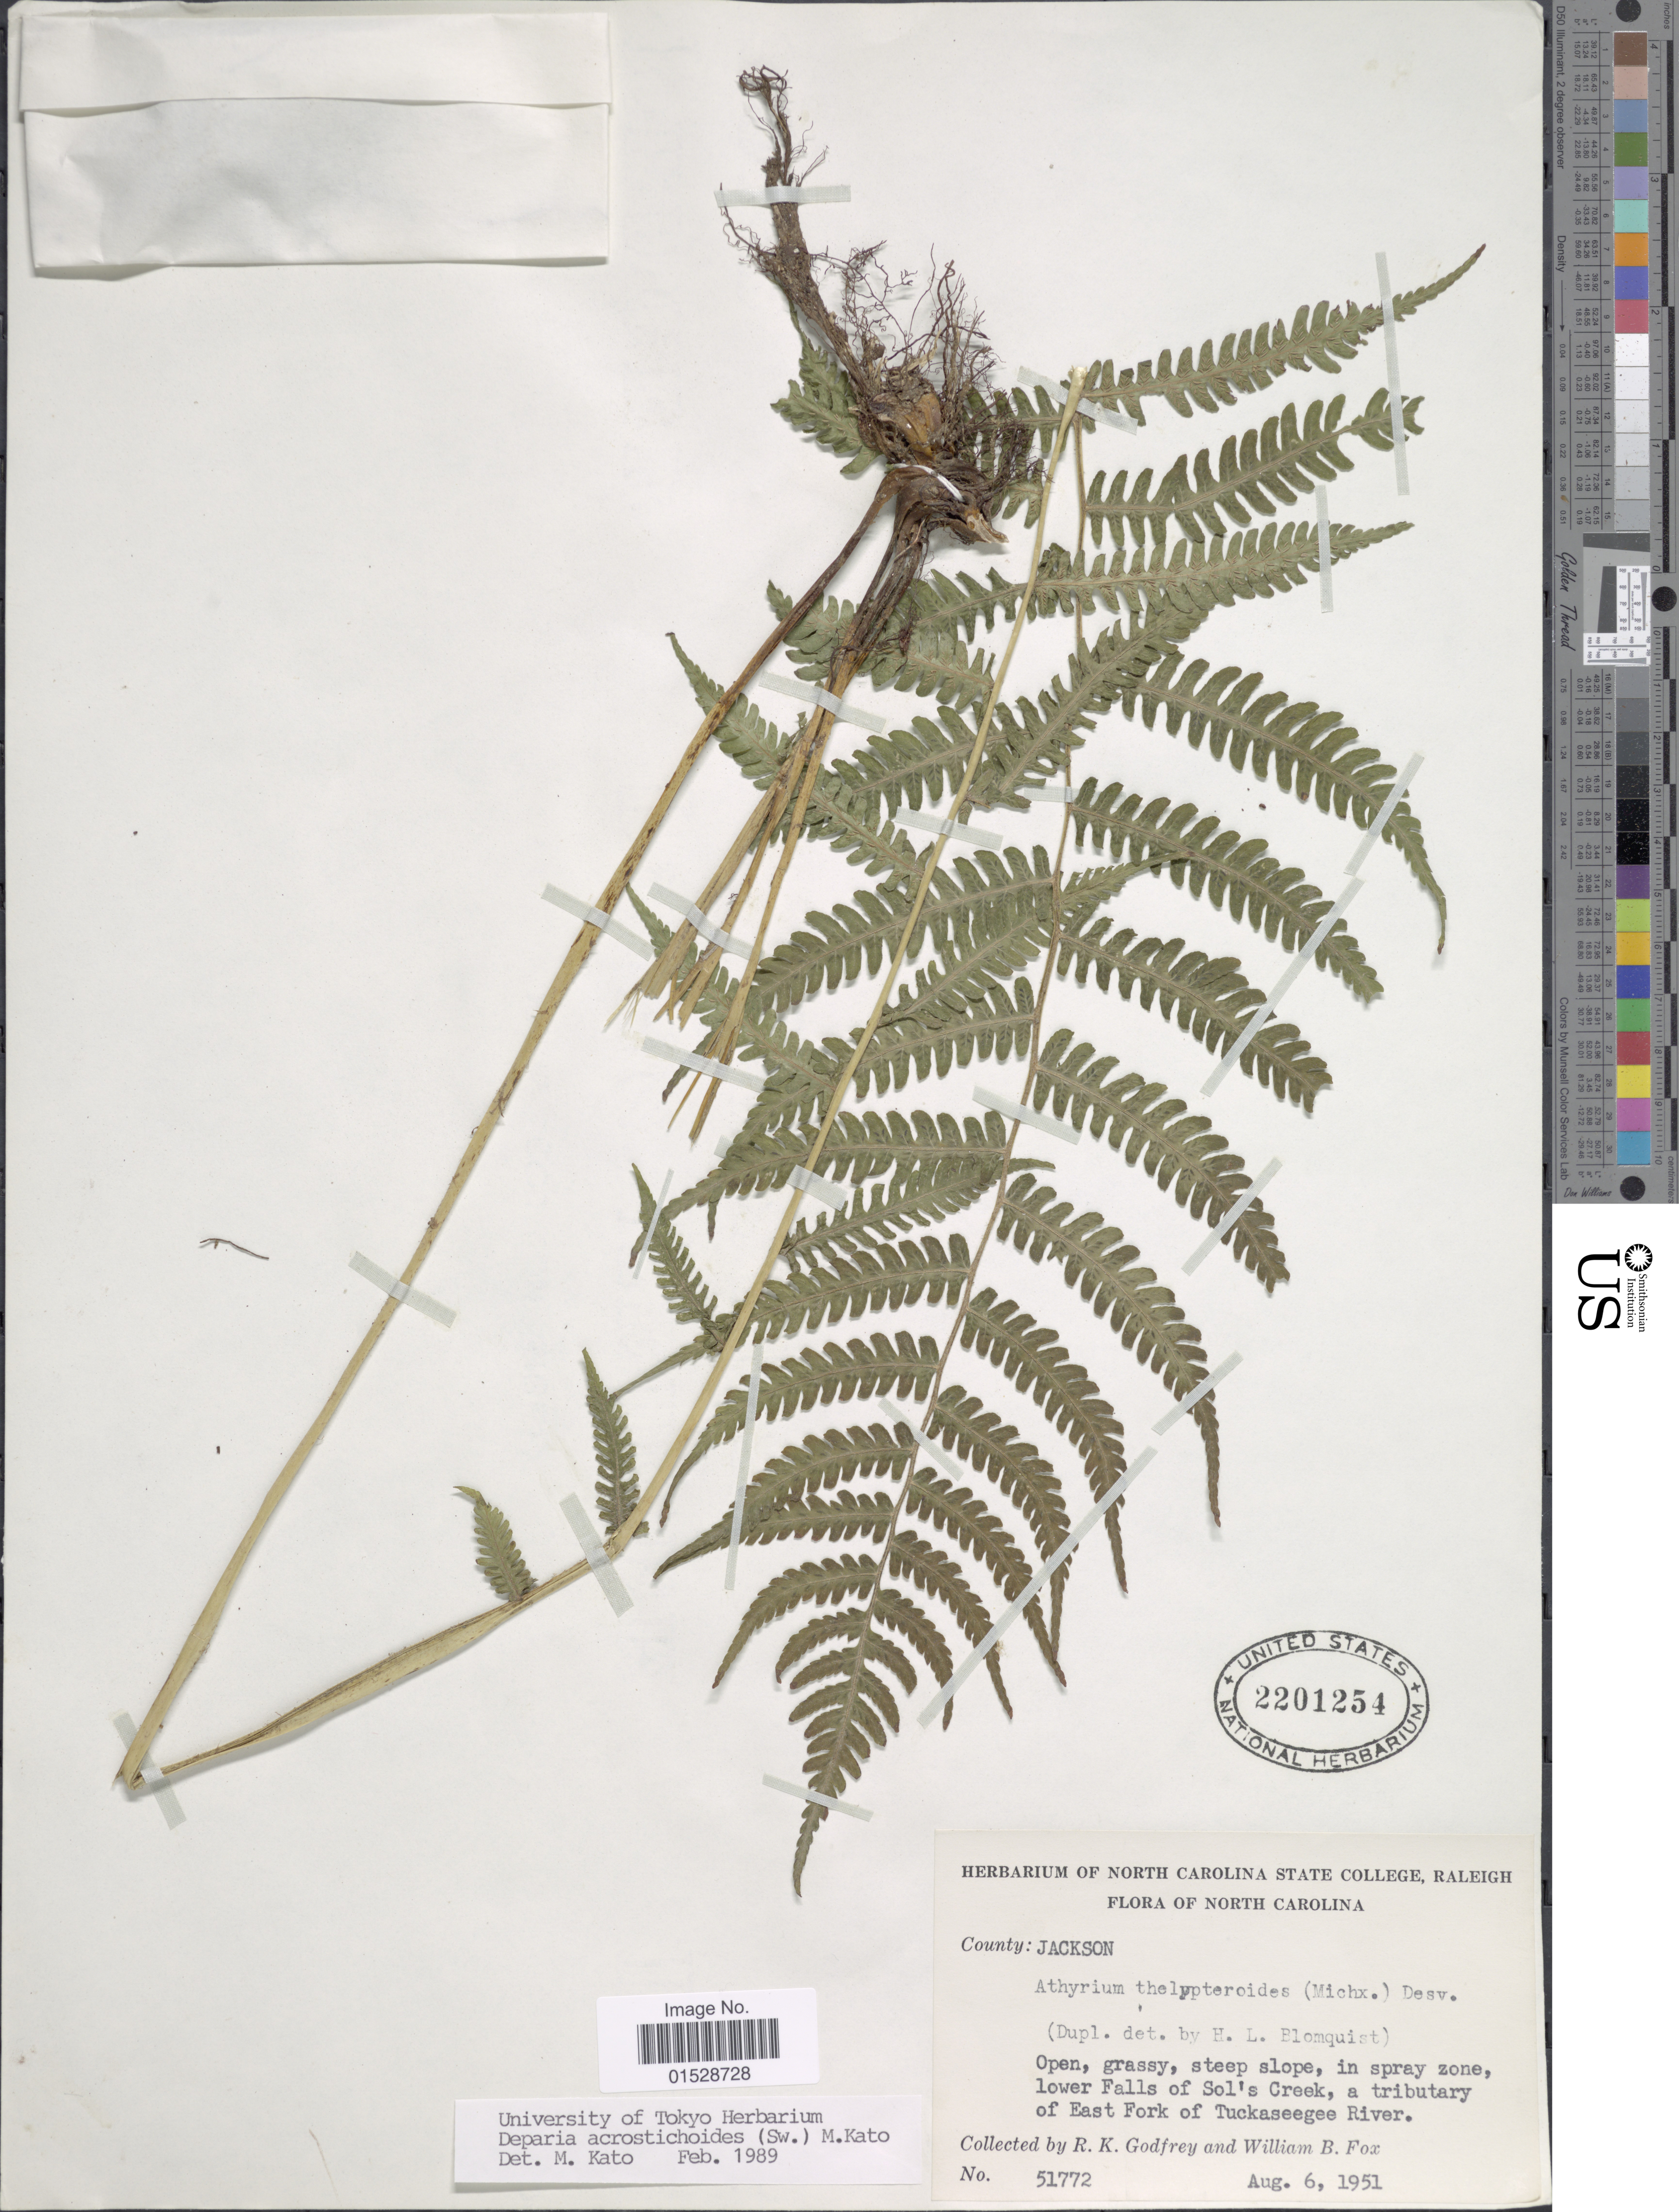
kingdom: Plantae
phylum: Tracheophyta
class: Polypodiopsida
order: Polypodiales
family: Athyriaceae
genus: Deparia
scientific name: Deparia acrostichoides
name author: (Sw.) M. Kato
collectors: R. K. Godfrey & W. B. Fox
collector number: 51772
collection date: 1951-08-06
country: United States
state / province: North Carolina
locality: County Jackson, lower Falls of Sol's Creek, a tributary of East Fork of Tuckaseegee River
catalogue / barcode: US 2201254